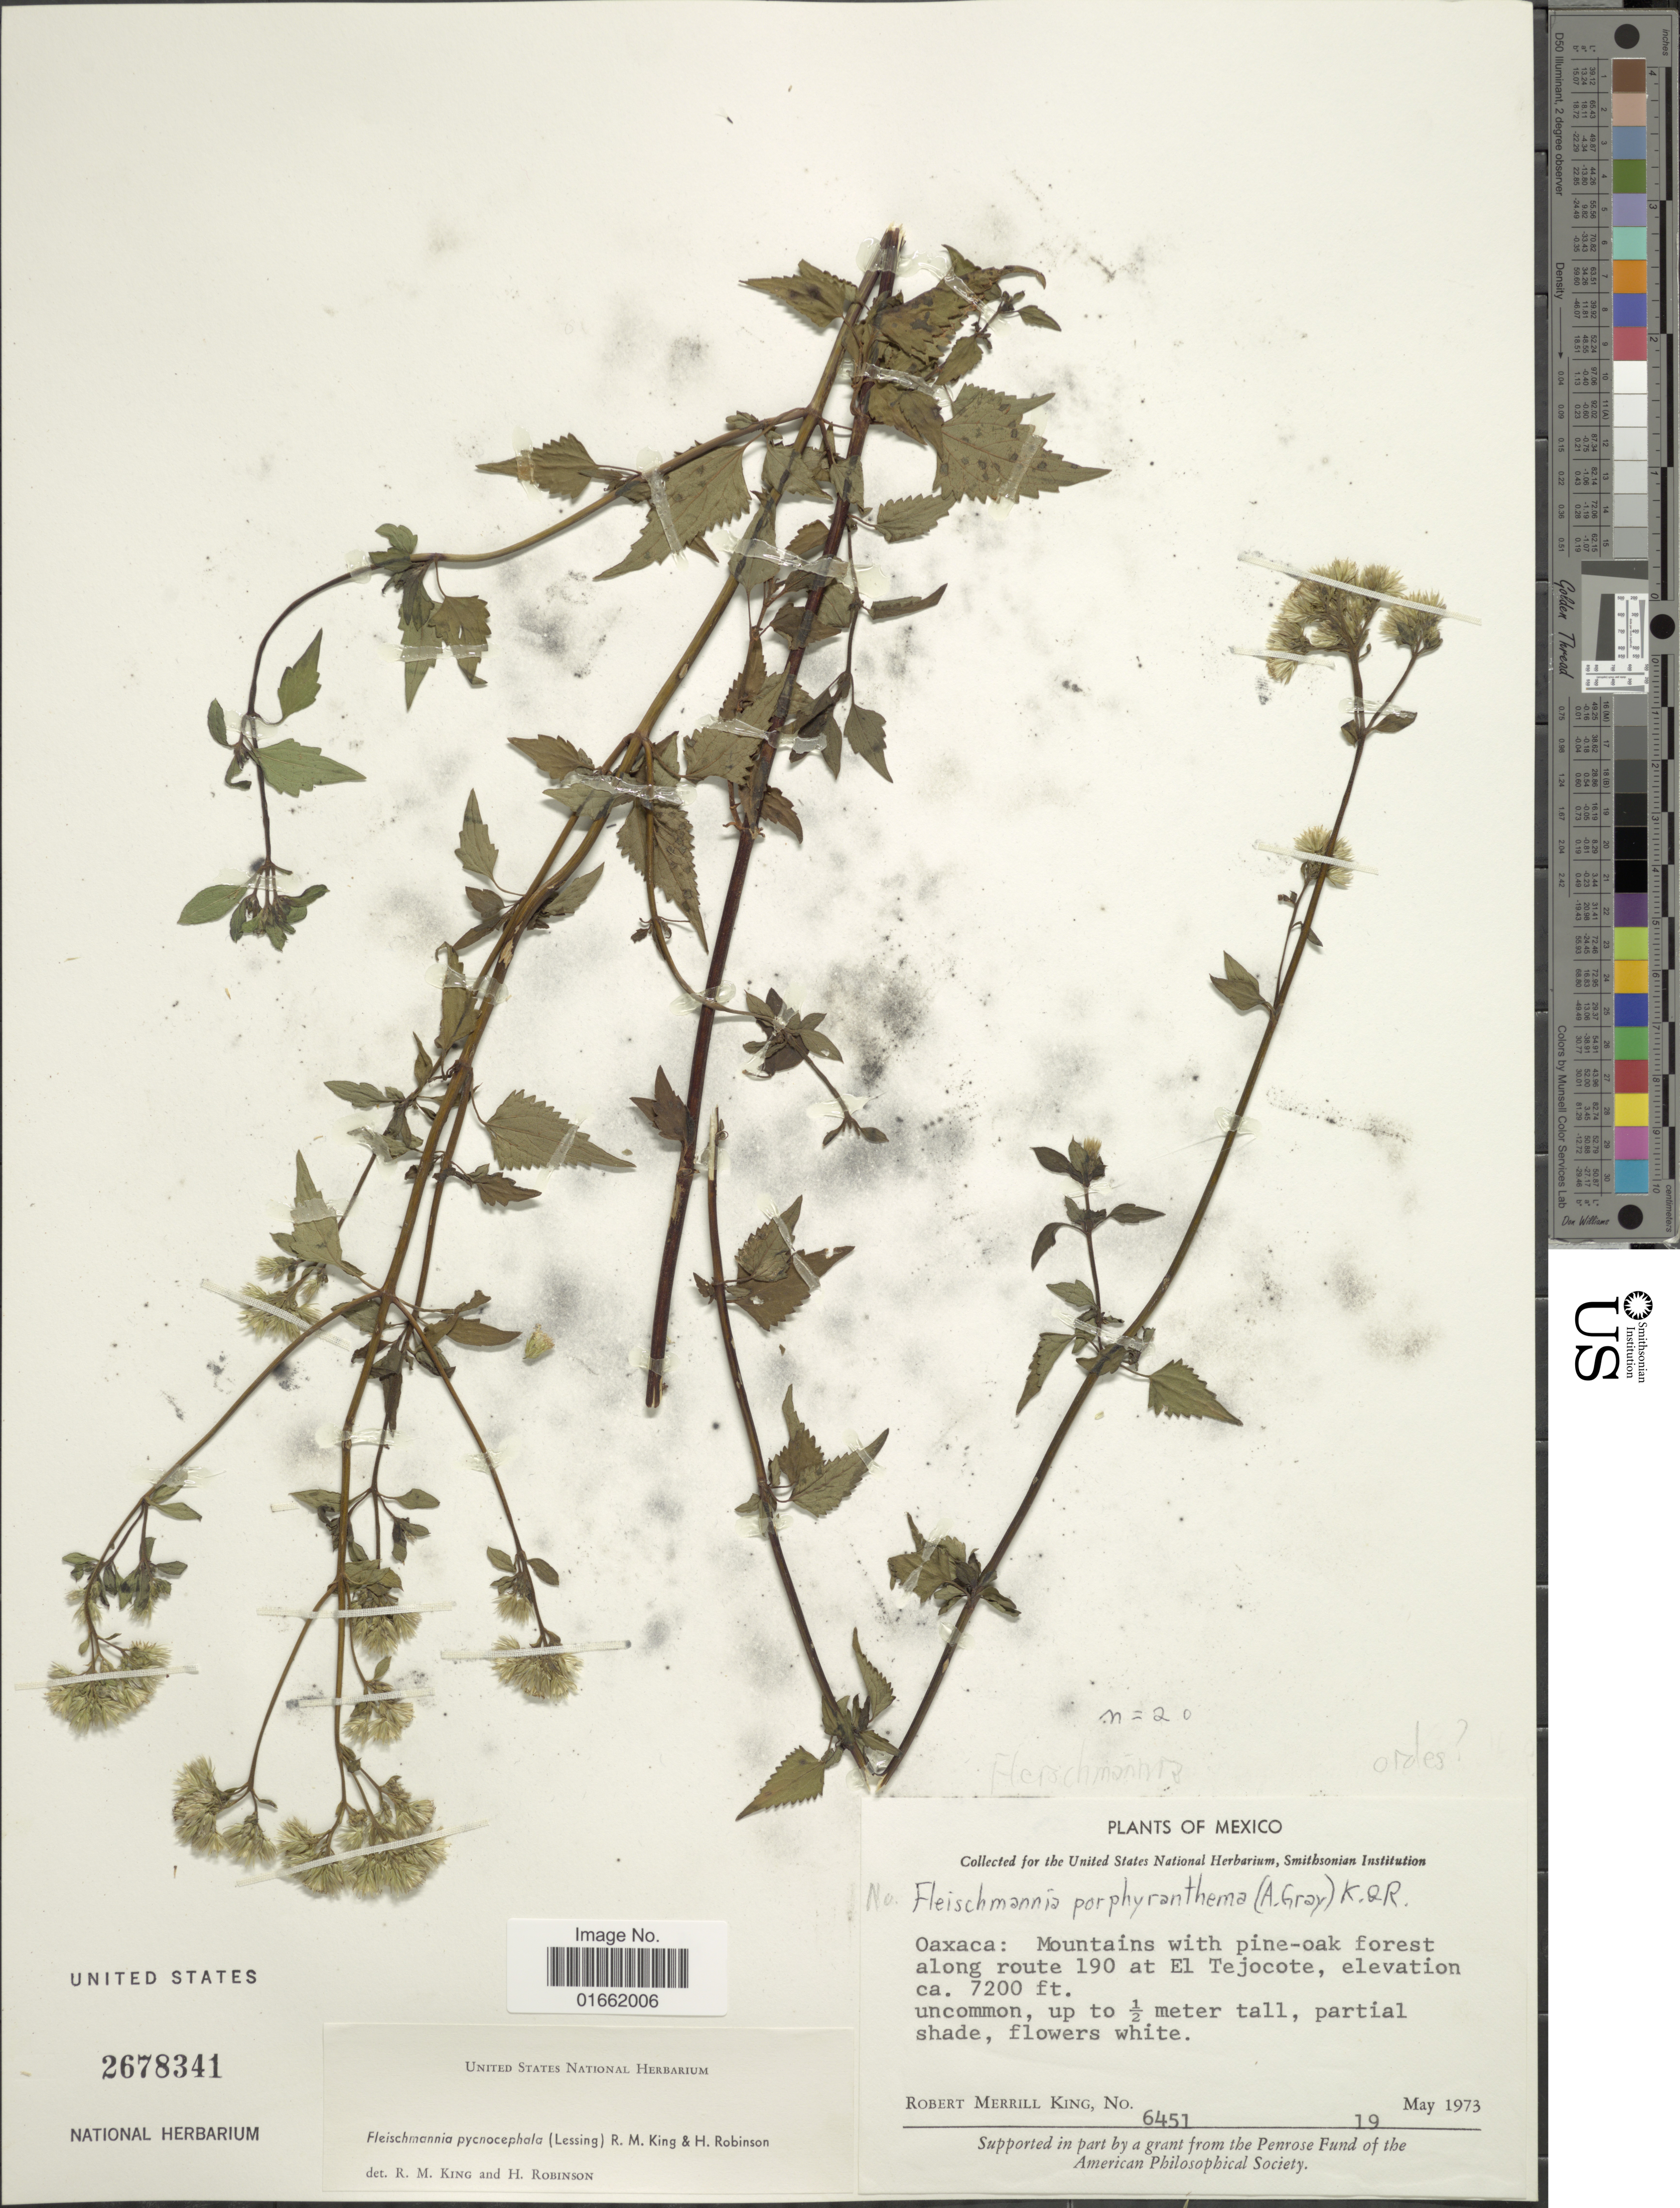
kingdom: Plantae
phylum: Tracheophyta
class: Magnoliopsida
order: Asterales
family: Asteraceae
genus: Fleischmannia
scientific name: Fleischmannia pycnocephala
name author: (Less.) R.M. King & H. Rob.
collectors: R. M. King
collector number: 6451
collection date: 1973-05-19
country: Mexico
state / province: Oaxaca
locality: Oaxaca: Mountains with pine-oak forest along route 190 at El Tejocote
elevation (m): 2195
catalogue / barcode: US 2678341